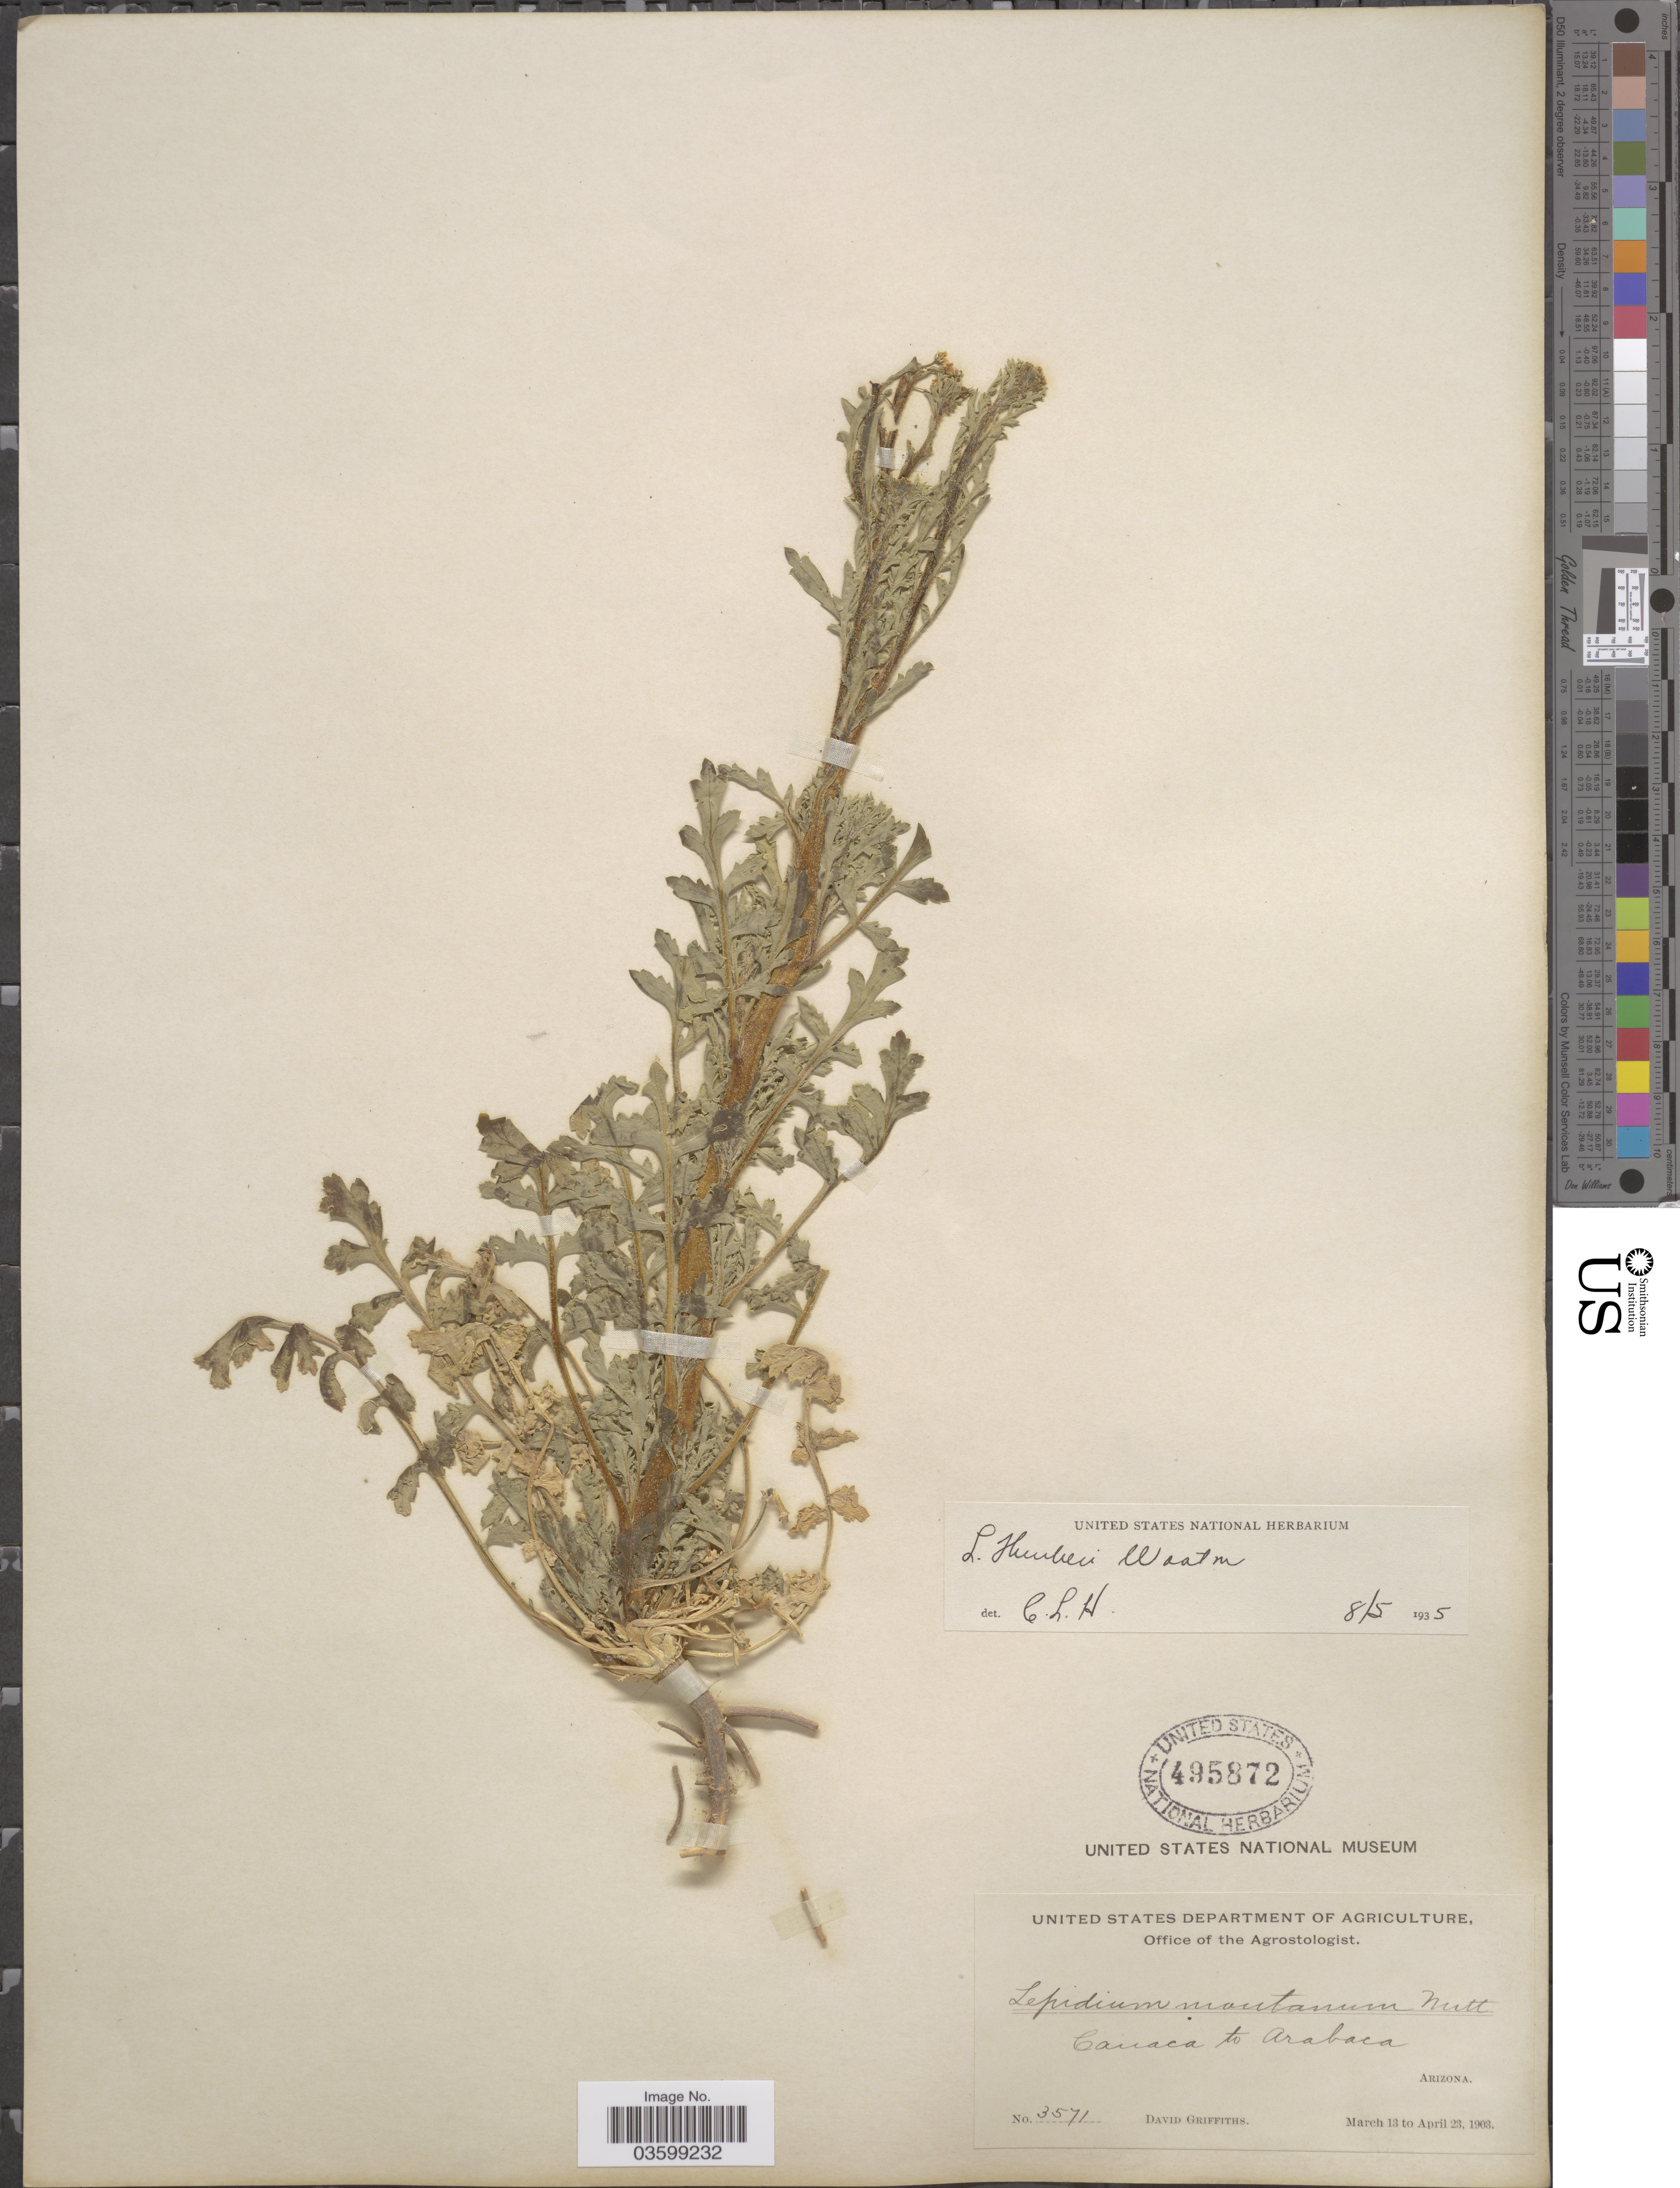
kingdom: Plantae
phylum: Tracheophyta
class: Magnoliopsida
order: Brassicales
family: Brassicaceae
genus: Lepidium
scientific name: Lepidium thurberi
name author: Wooton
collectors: D. Griffiths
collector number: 3571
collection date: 1903-03-13/1903-04-23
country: United States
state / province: Arizona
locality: Canaca to Arabaca.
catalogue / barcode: US 495872